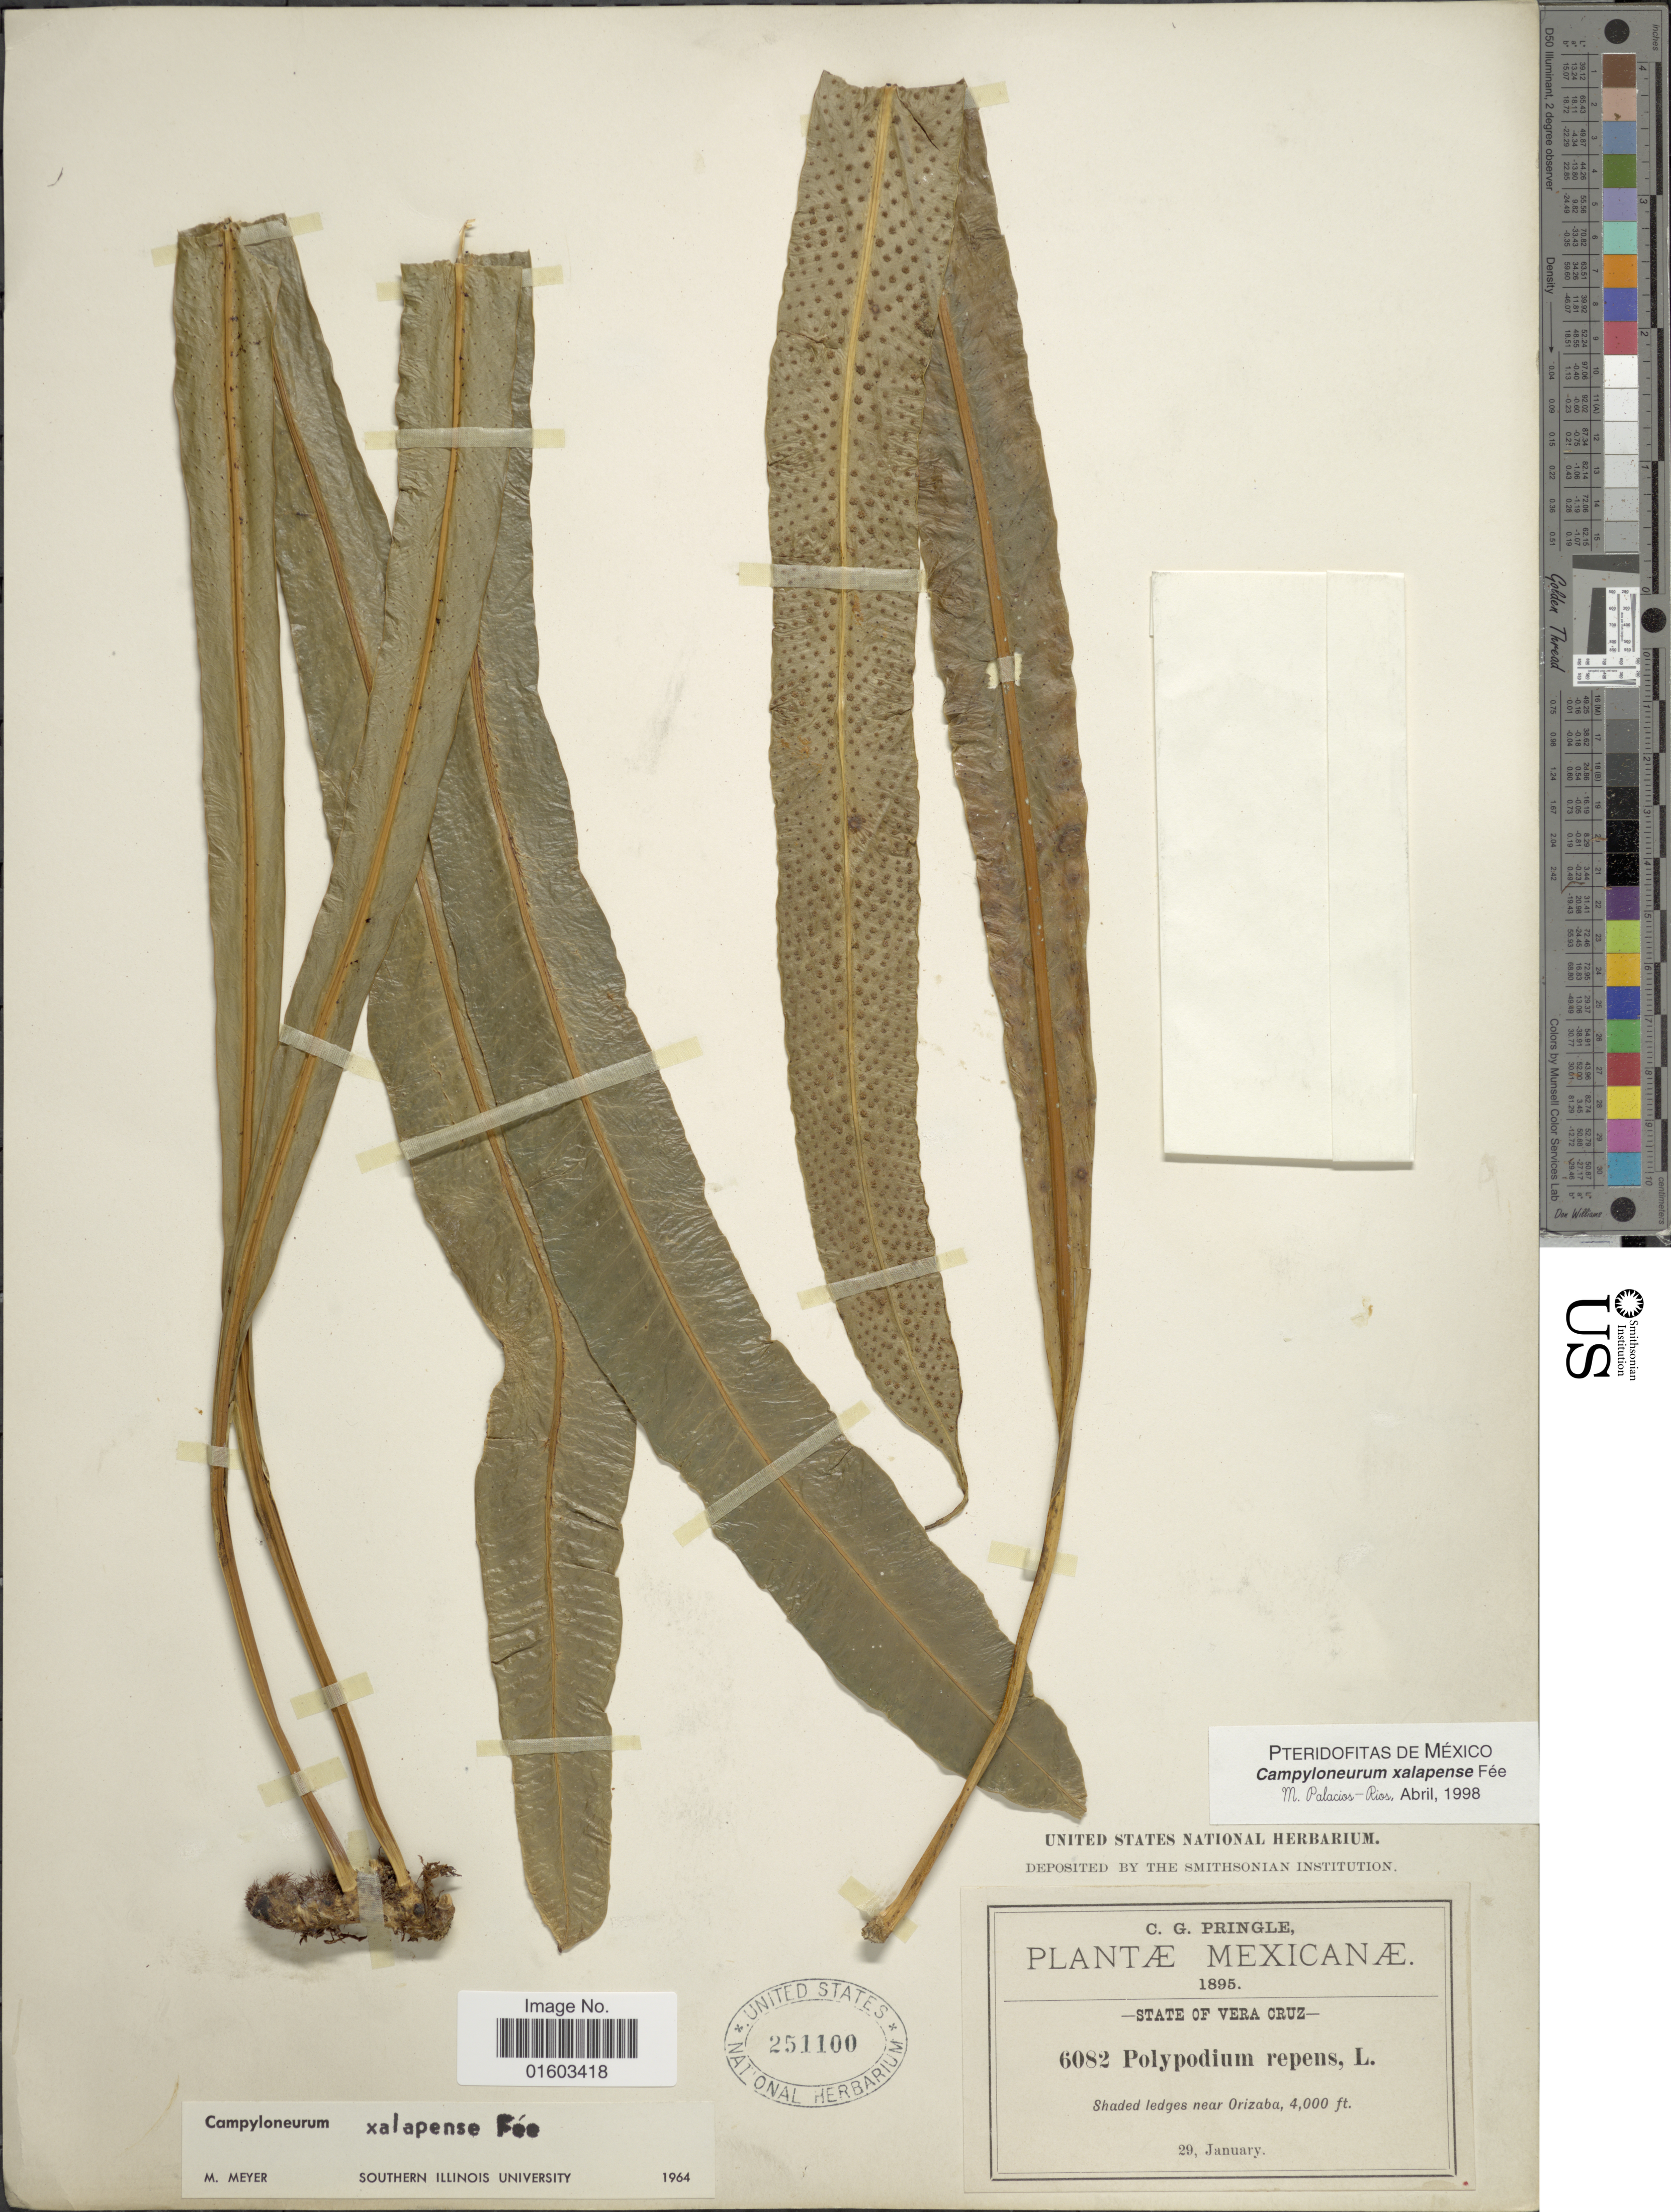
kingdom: Plantae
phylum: Tracheophyta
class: Polypodiopsida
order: Polypodiales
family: Polypodiaceae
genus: Campyloneurum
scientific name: Campyloneurum xalapense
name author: Fée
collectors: C. G. Pringle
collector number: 6082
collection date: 1895-01-29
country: Mexico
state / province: Veracruz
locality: State of Vera Cruz, Shaded ledges near Orizaba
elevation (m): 1219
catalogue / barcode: US 251100